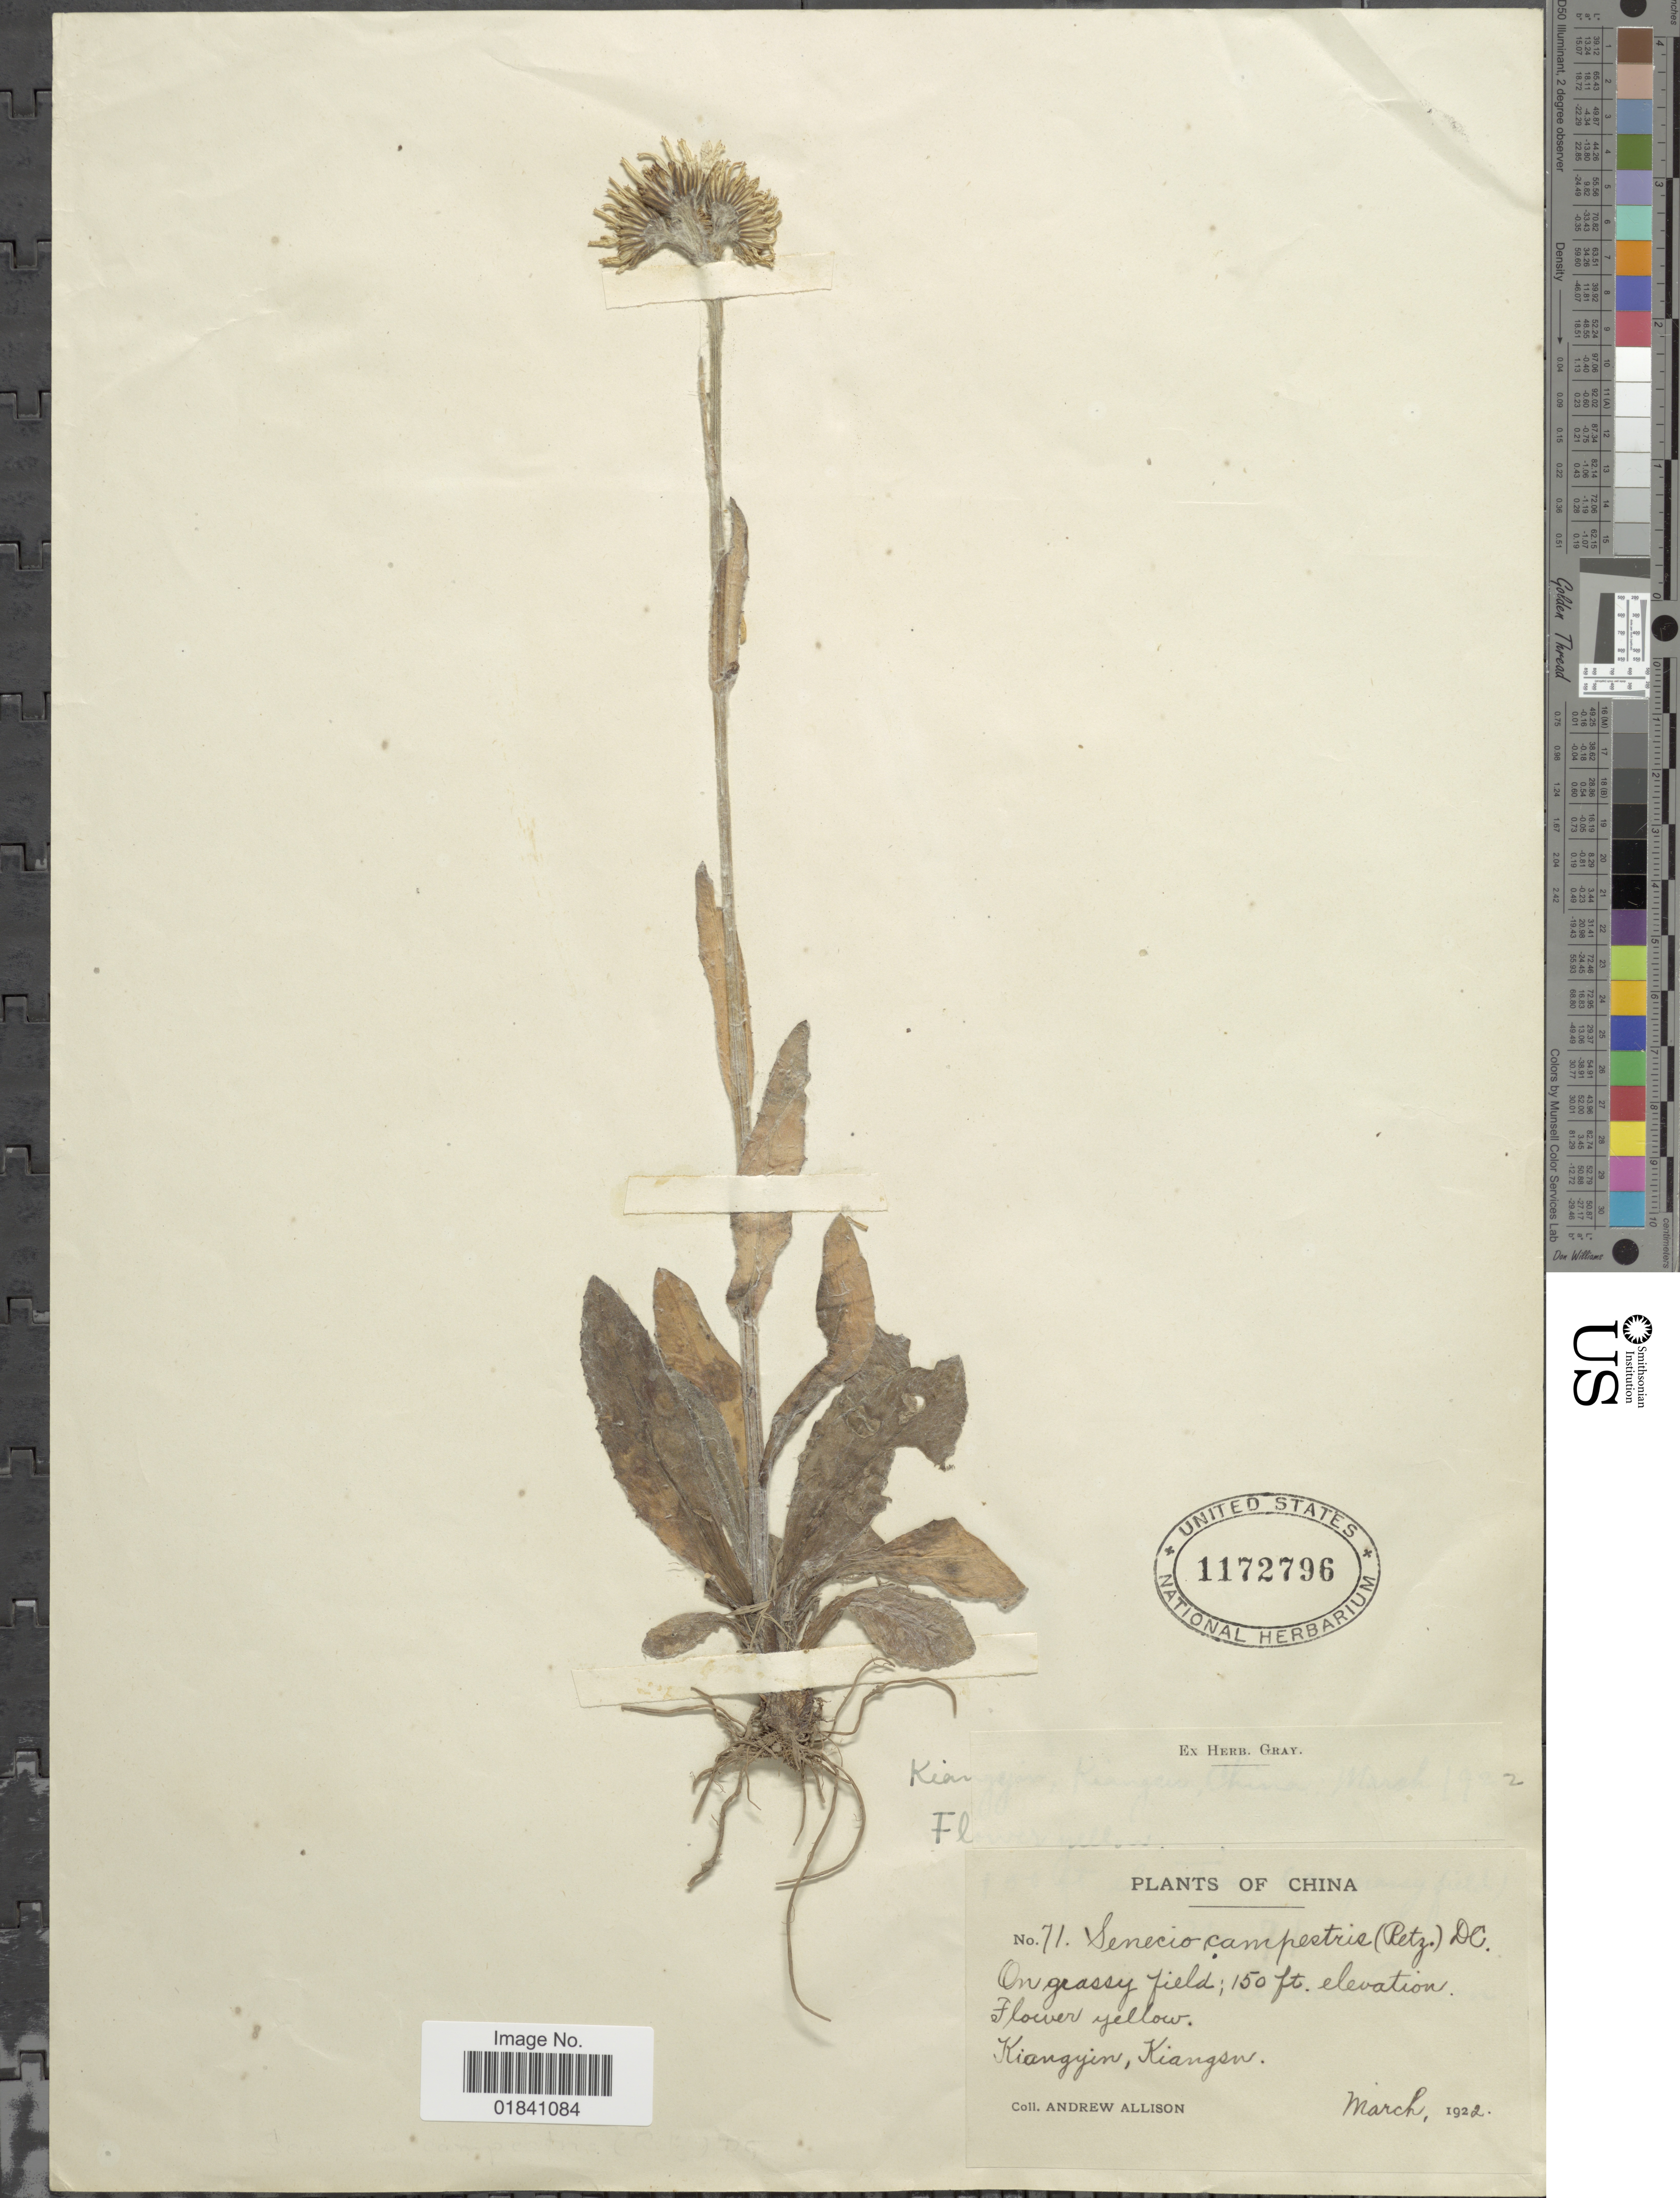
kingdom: Plantae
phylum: Tracheophyta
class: Magnoliopsida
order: Asterales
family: Asteraceae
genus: Senecio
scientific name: Senecio campestris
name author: DC.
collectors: A. Allison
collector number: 71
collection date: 1922-03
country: China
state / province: Jiangsu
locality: Kiangyin, Kiangsu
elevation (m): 46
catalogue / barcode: US 1172796